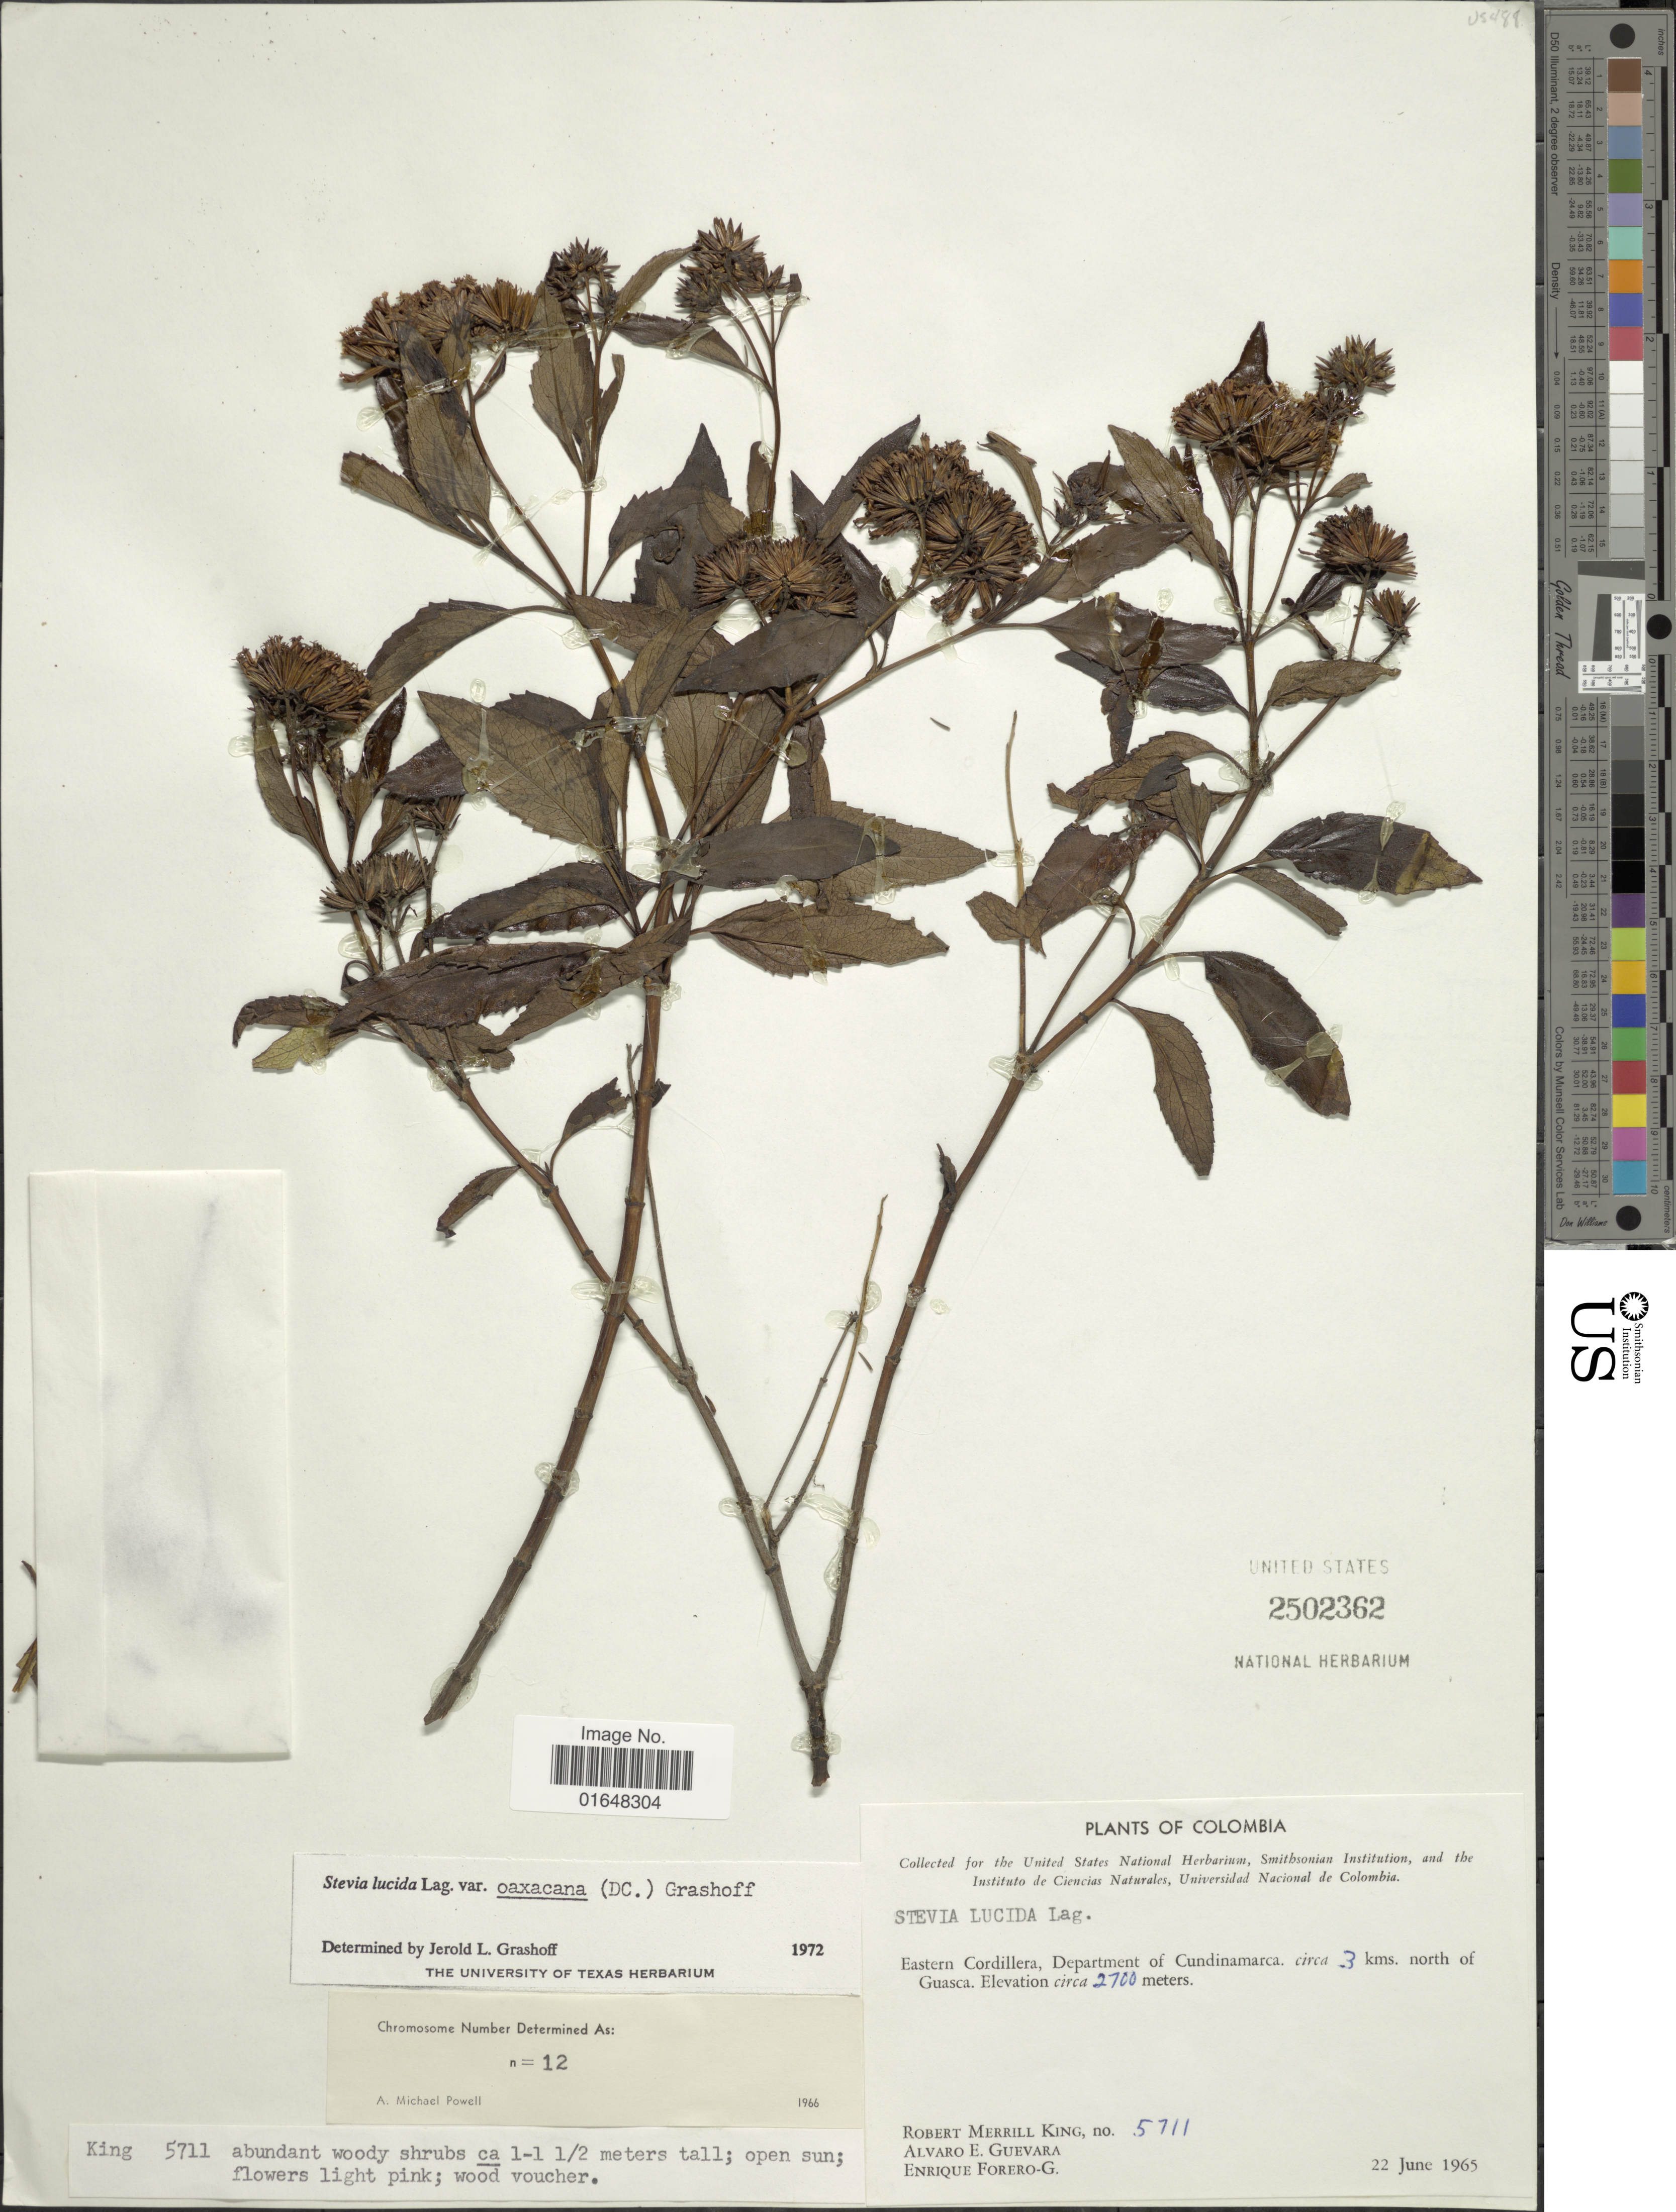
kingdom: Plantae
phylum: Tracheophyta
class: Magnoliopsida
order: Asterales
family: Asteraceae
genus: Stevia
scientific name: Stevia lucida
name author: Lag.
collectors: R. M. King, A. E. Guevara & E. Forero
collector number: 5711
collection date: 1965-06-22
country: Colombia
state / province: Cundinamarca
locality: Eastern Cordillera, Department of Cundinamarca, circa 3 kms. north of Guasca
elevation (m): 2700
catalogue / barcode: US 2502362